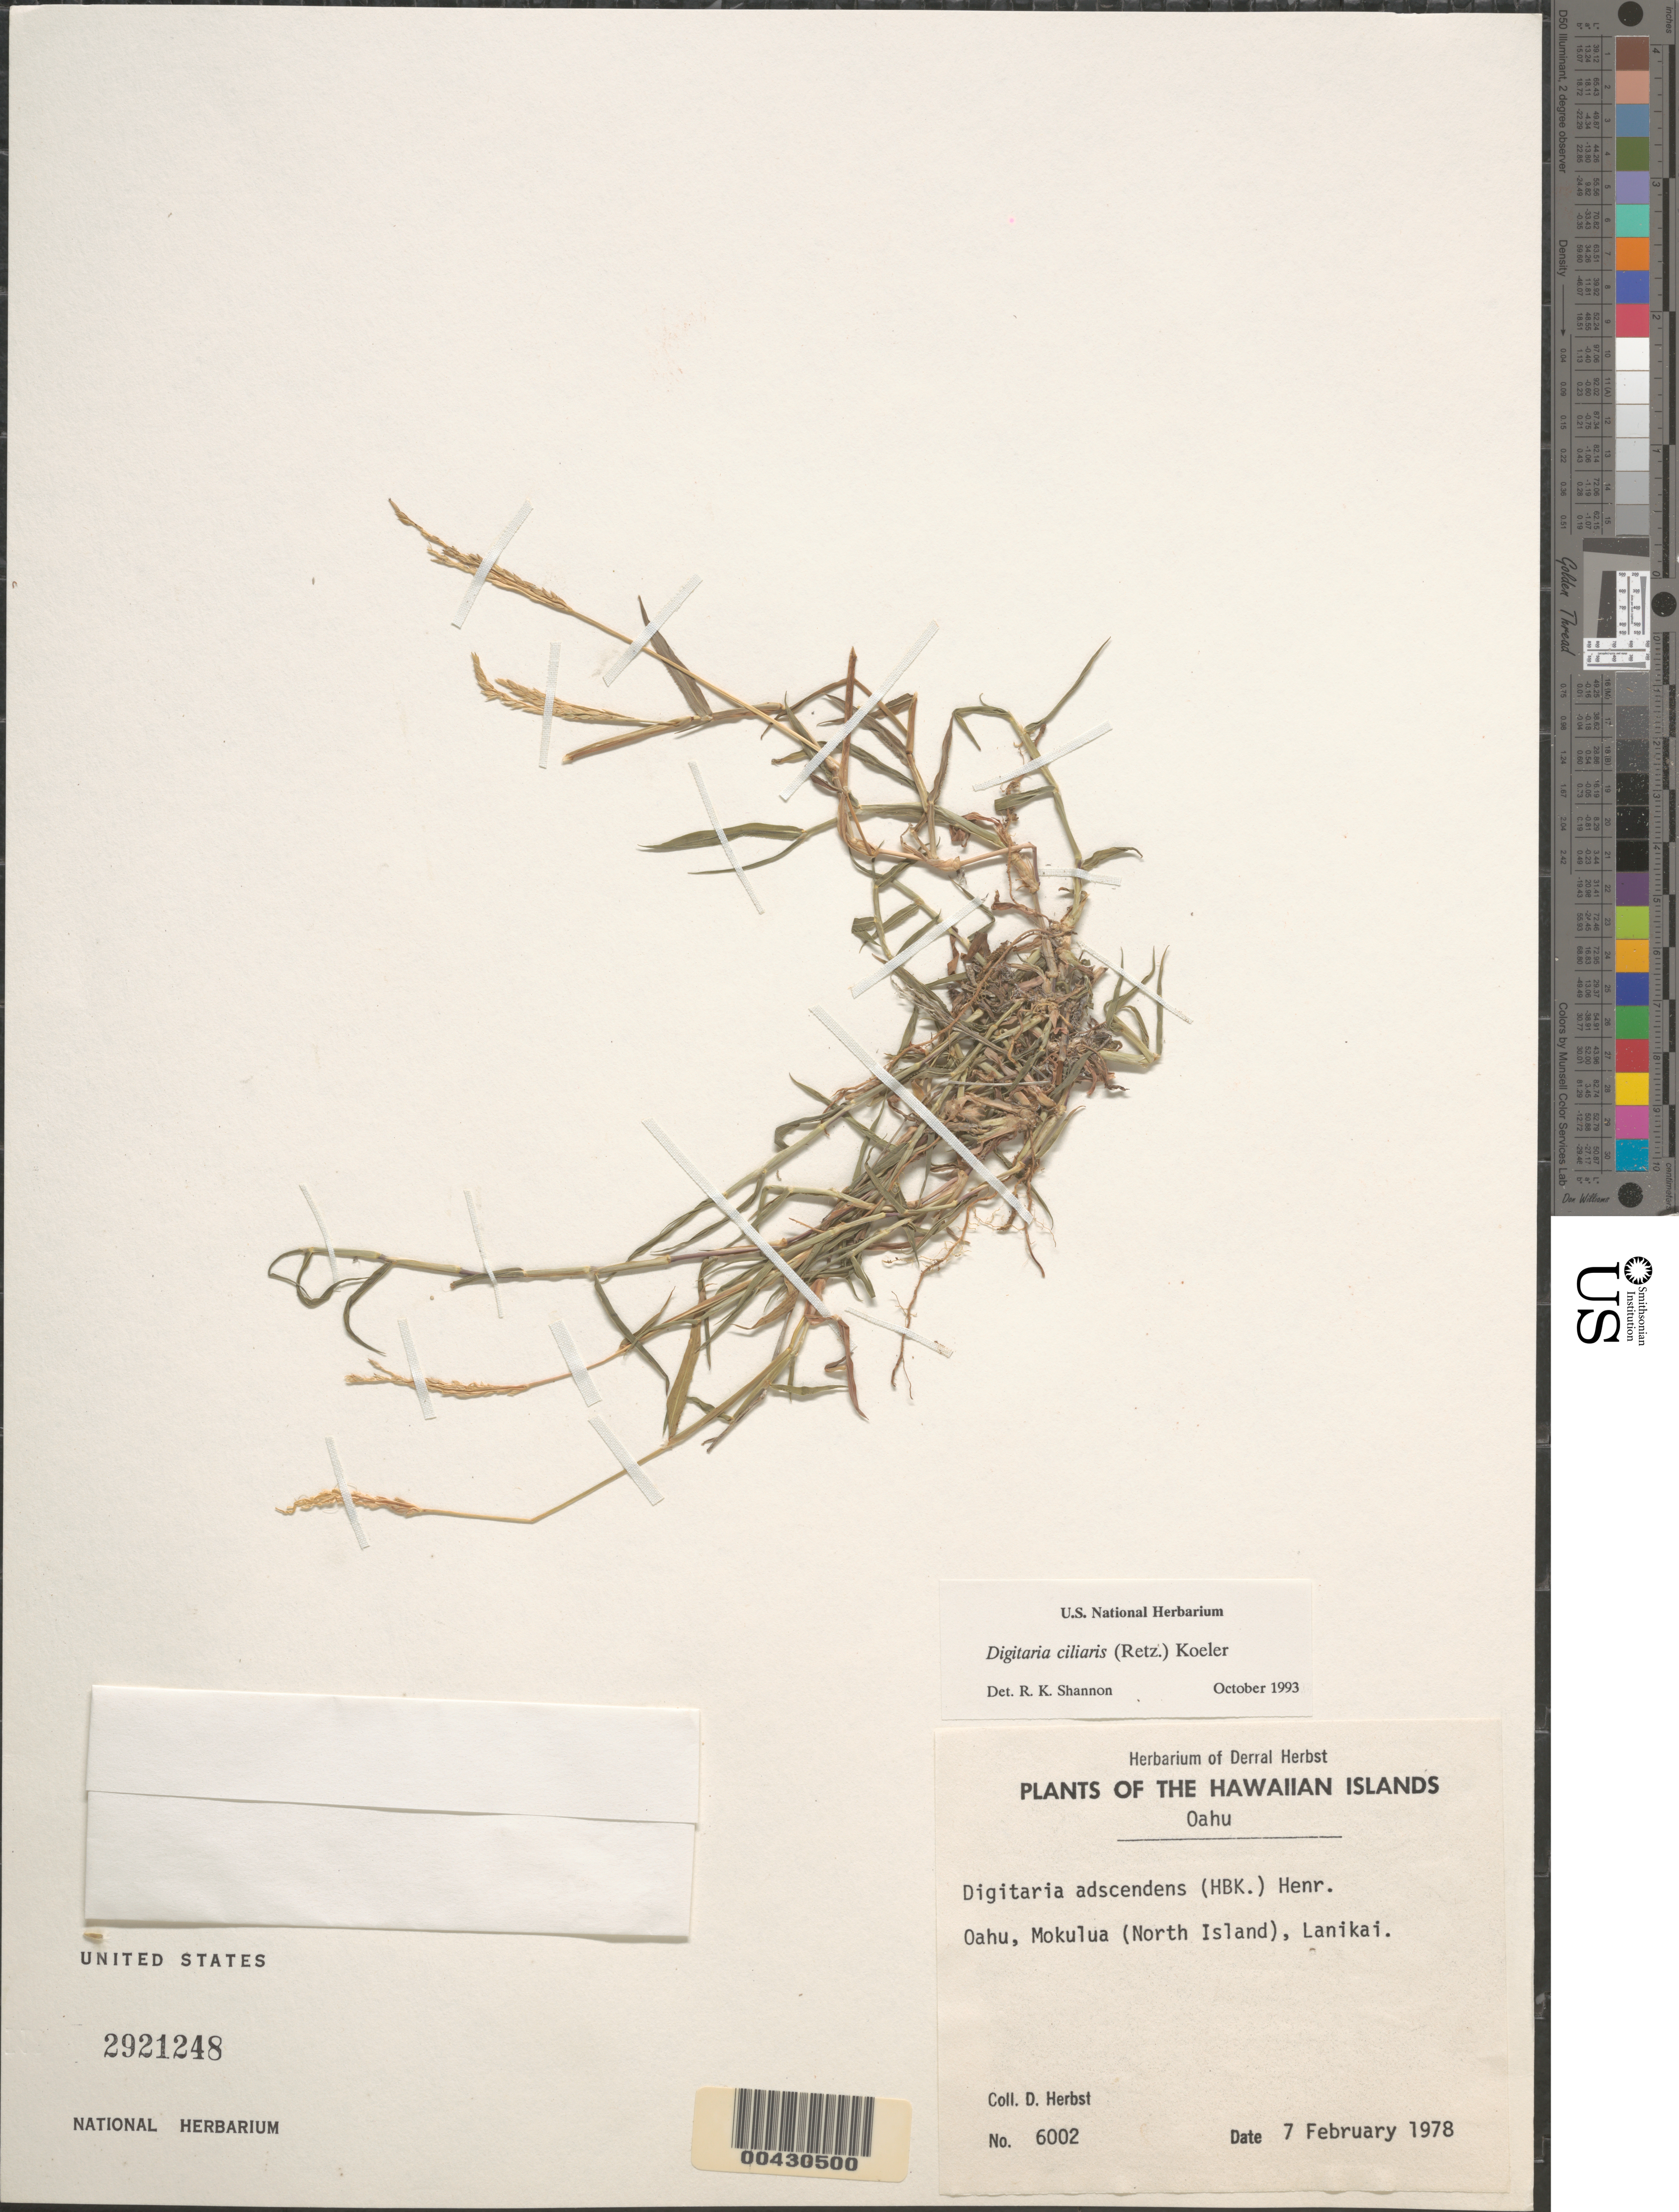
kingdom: Plantae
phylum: Tracheophyta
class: Liliopsida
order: Poales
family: Poaceae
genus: Digitaria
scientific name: Digitaria radicosa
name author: (J. Presl) Miq.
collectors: D. R. Herbst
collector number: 6002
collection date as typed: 7 Feb 1978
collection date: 1978-02-07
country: United States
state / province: Hawaii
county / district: Honolulu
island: Mokulua Islets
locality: North Island, Lanikai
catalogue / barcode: US 2921248